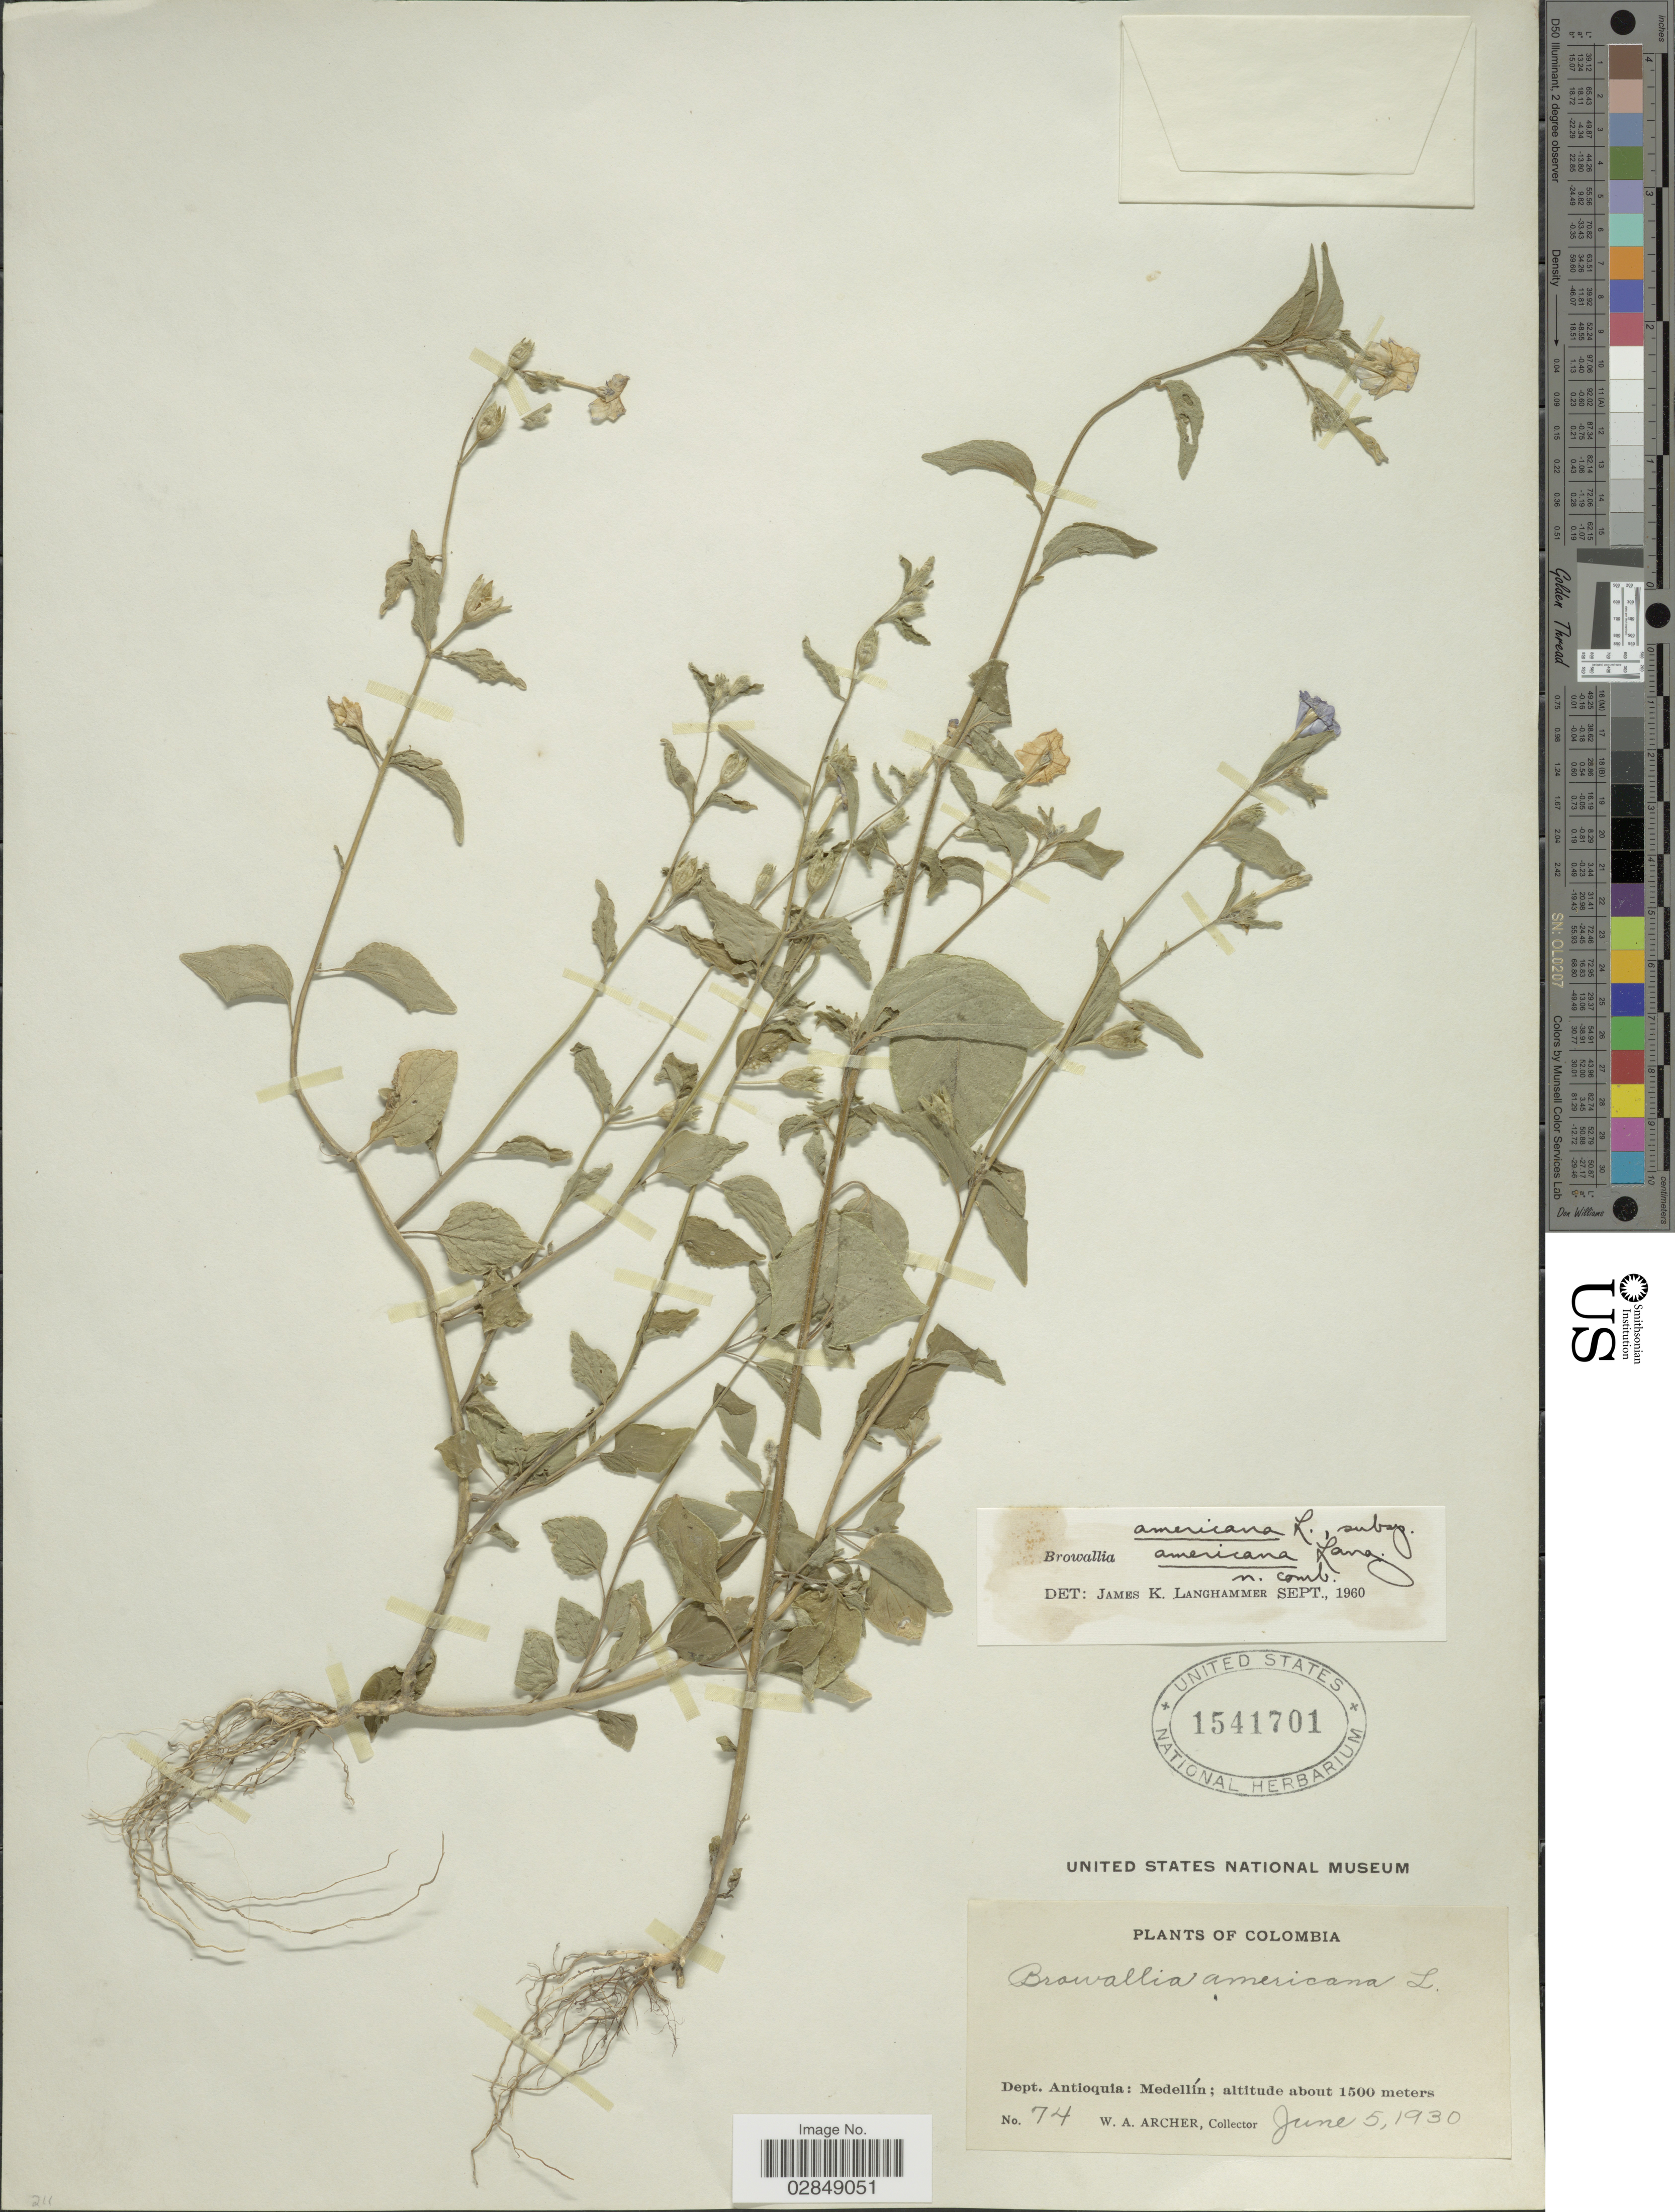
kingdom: Plantae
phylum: Tracheophyta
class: Magnoliopsida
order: Solanales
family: Solanaceae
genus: Browallia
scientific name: Browallia americana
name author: L.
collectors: W. A. Archer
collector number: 74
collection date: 1930-06-05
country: Colombia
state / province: Antioquia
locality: Dept. Antioquia: Medellín.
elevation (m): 1500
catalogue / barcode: US 1541701